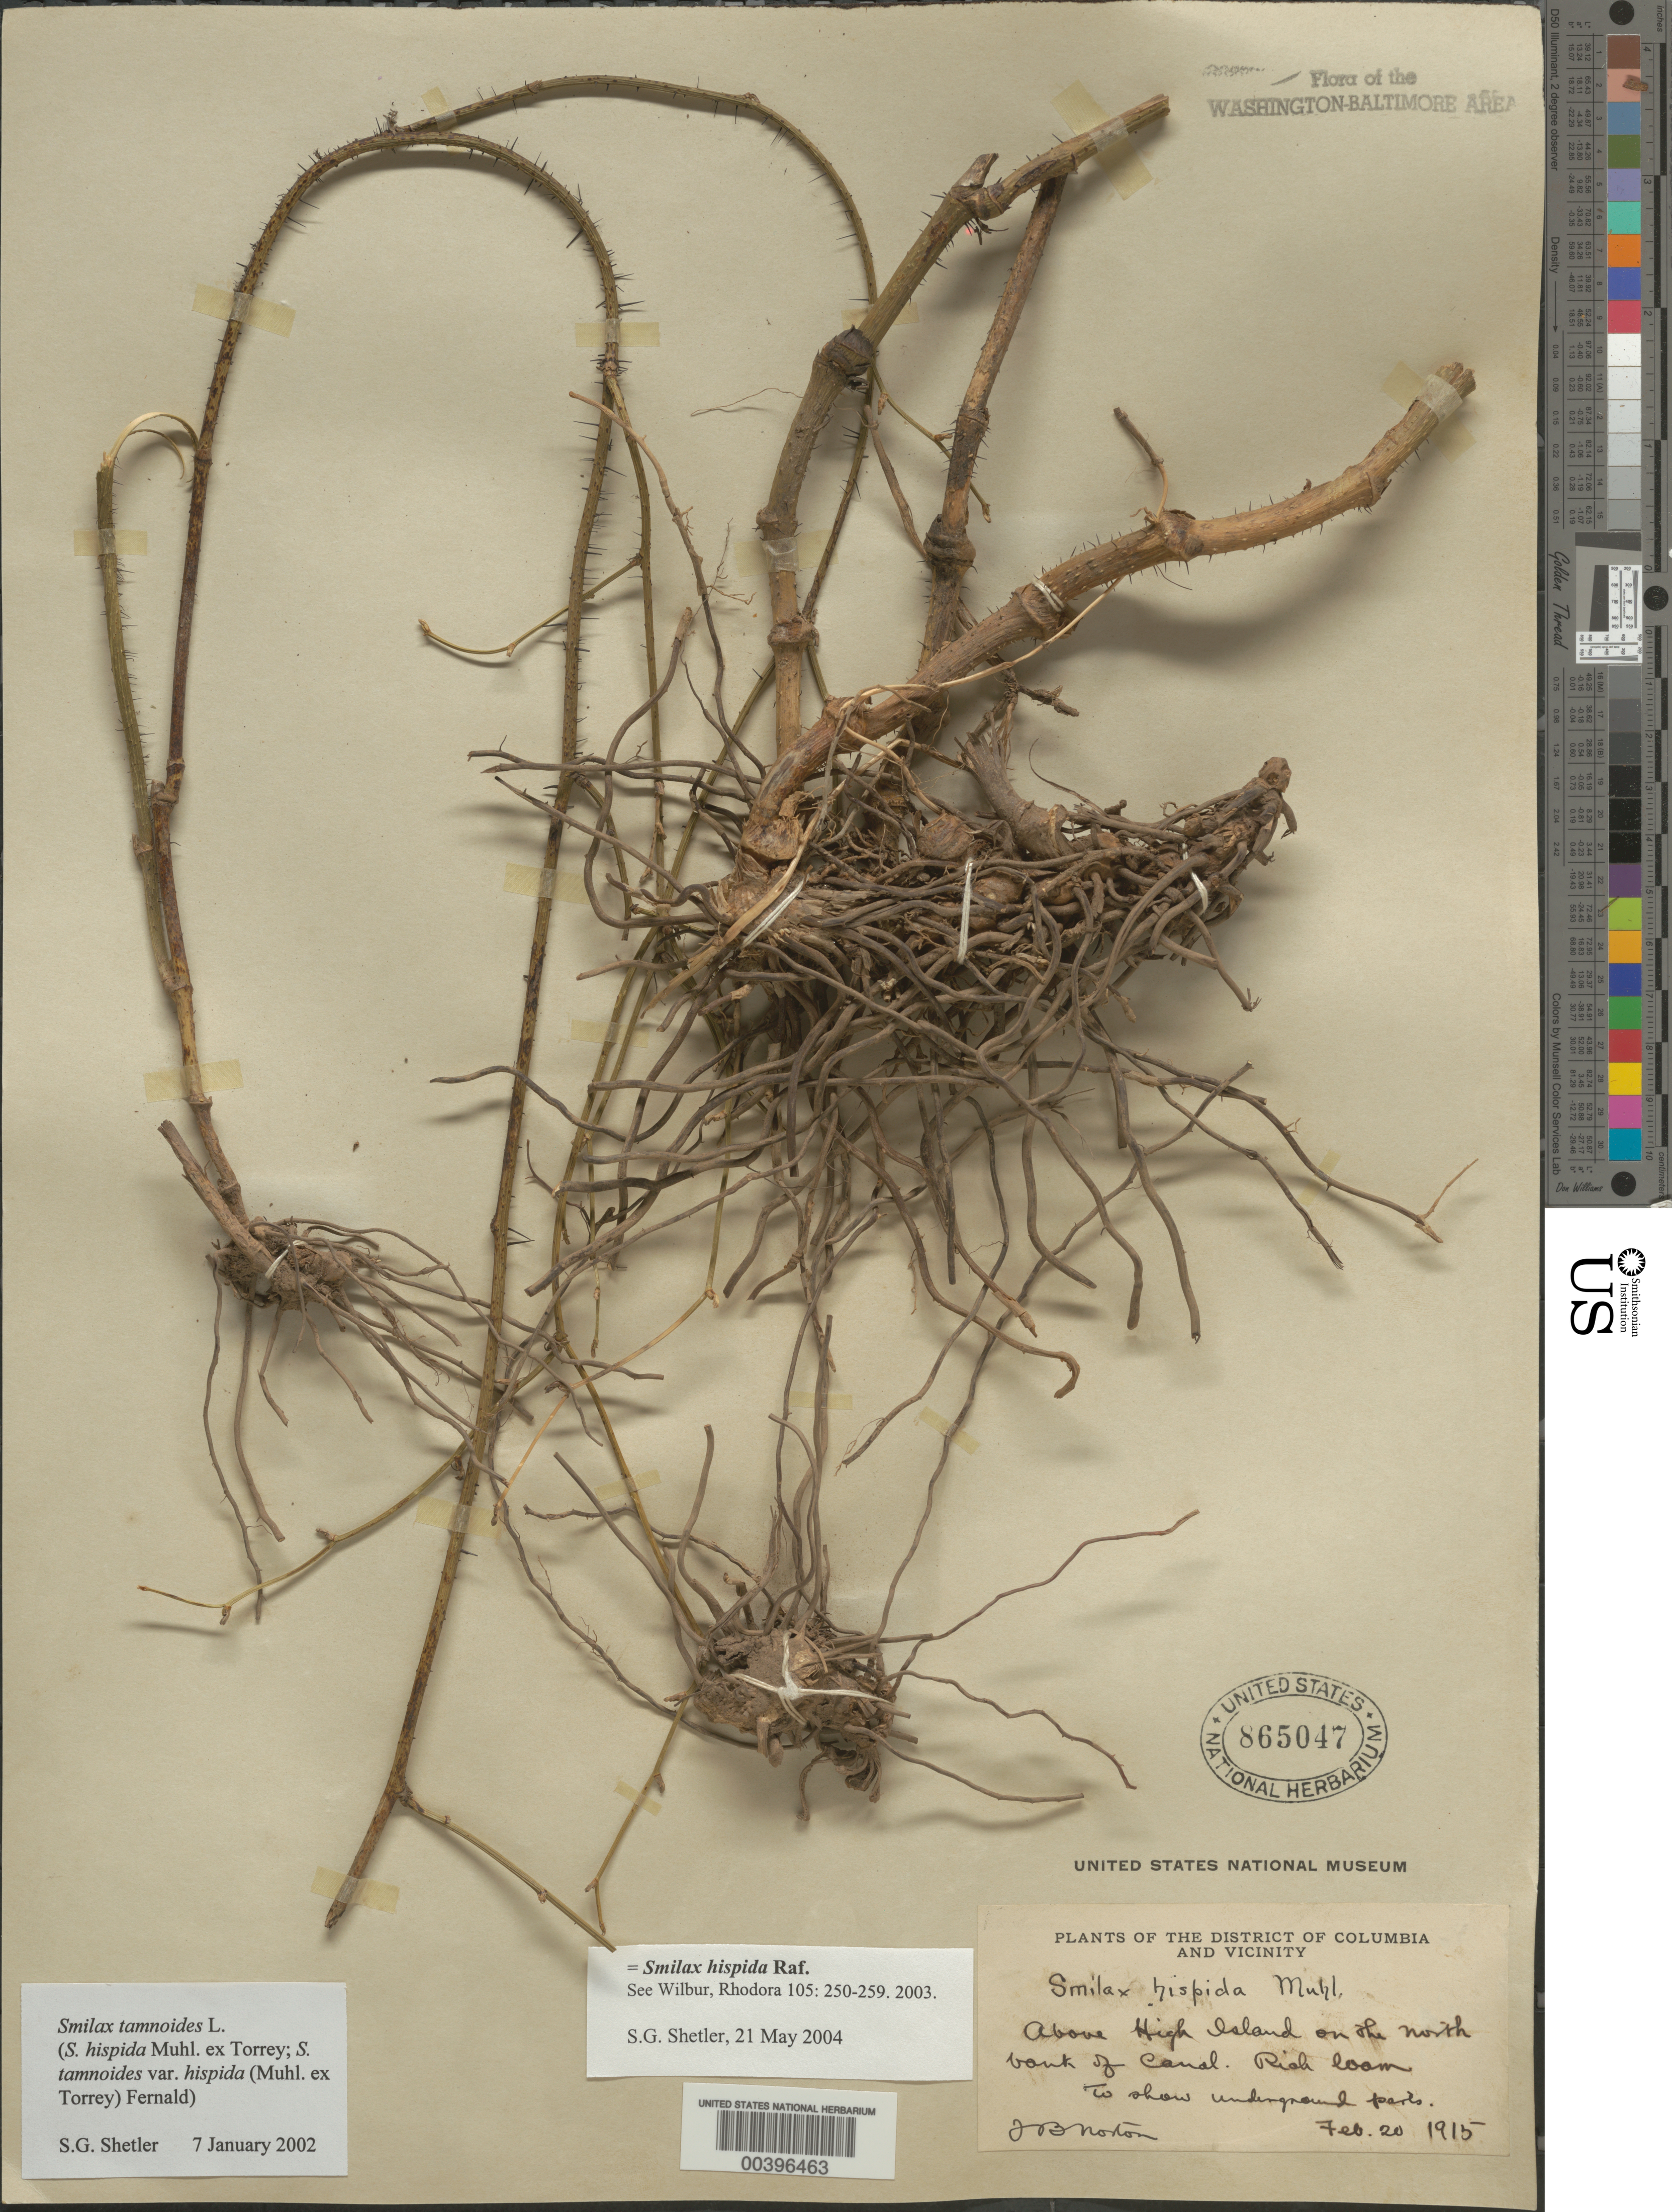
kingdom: Plantae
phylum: Tracheophyta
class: Liliopsida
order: Liliales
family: Smilacaceae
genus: Smilax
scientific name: Smilax hispida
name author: Raf.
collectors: J. Norton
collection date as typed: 20 Feb 1915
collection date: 1915-02-20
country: United States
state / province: Maryland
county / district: Montgomery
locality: Canal bank above High Island C. & O. Canal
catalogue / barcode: US 865047